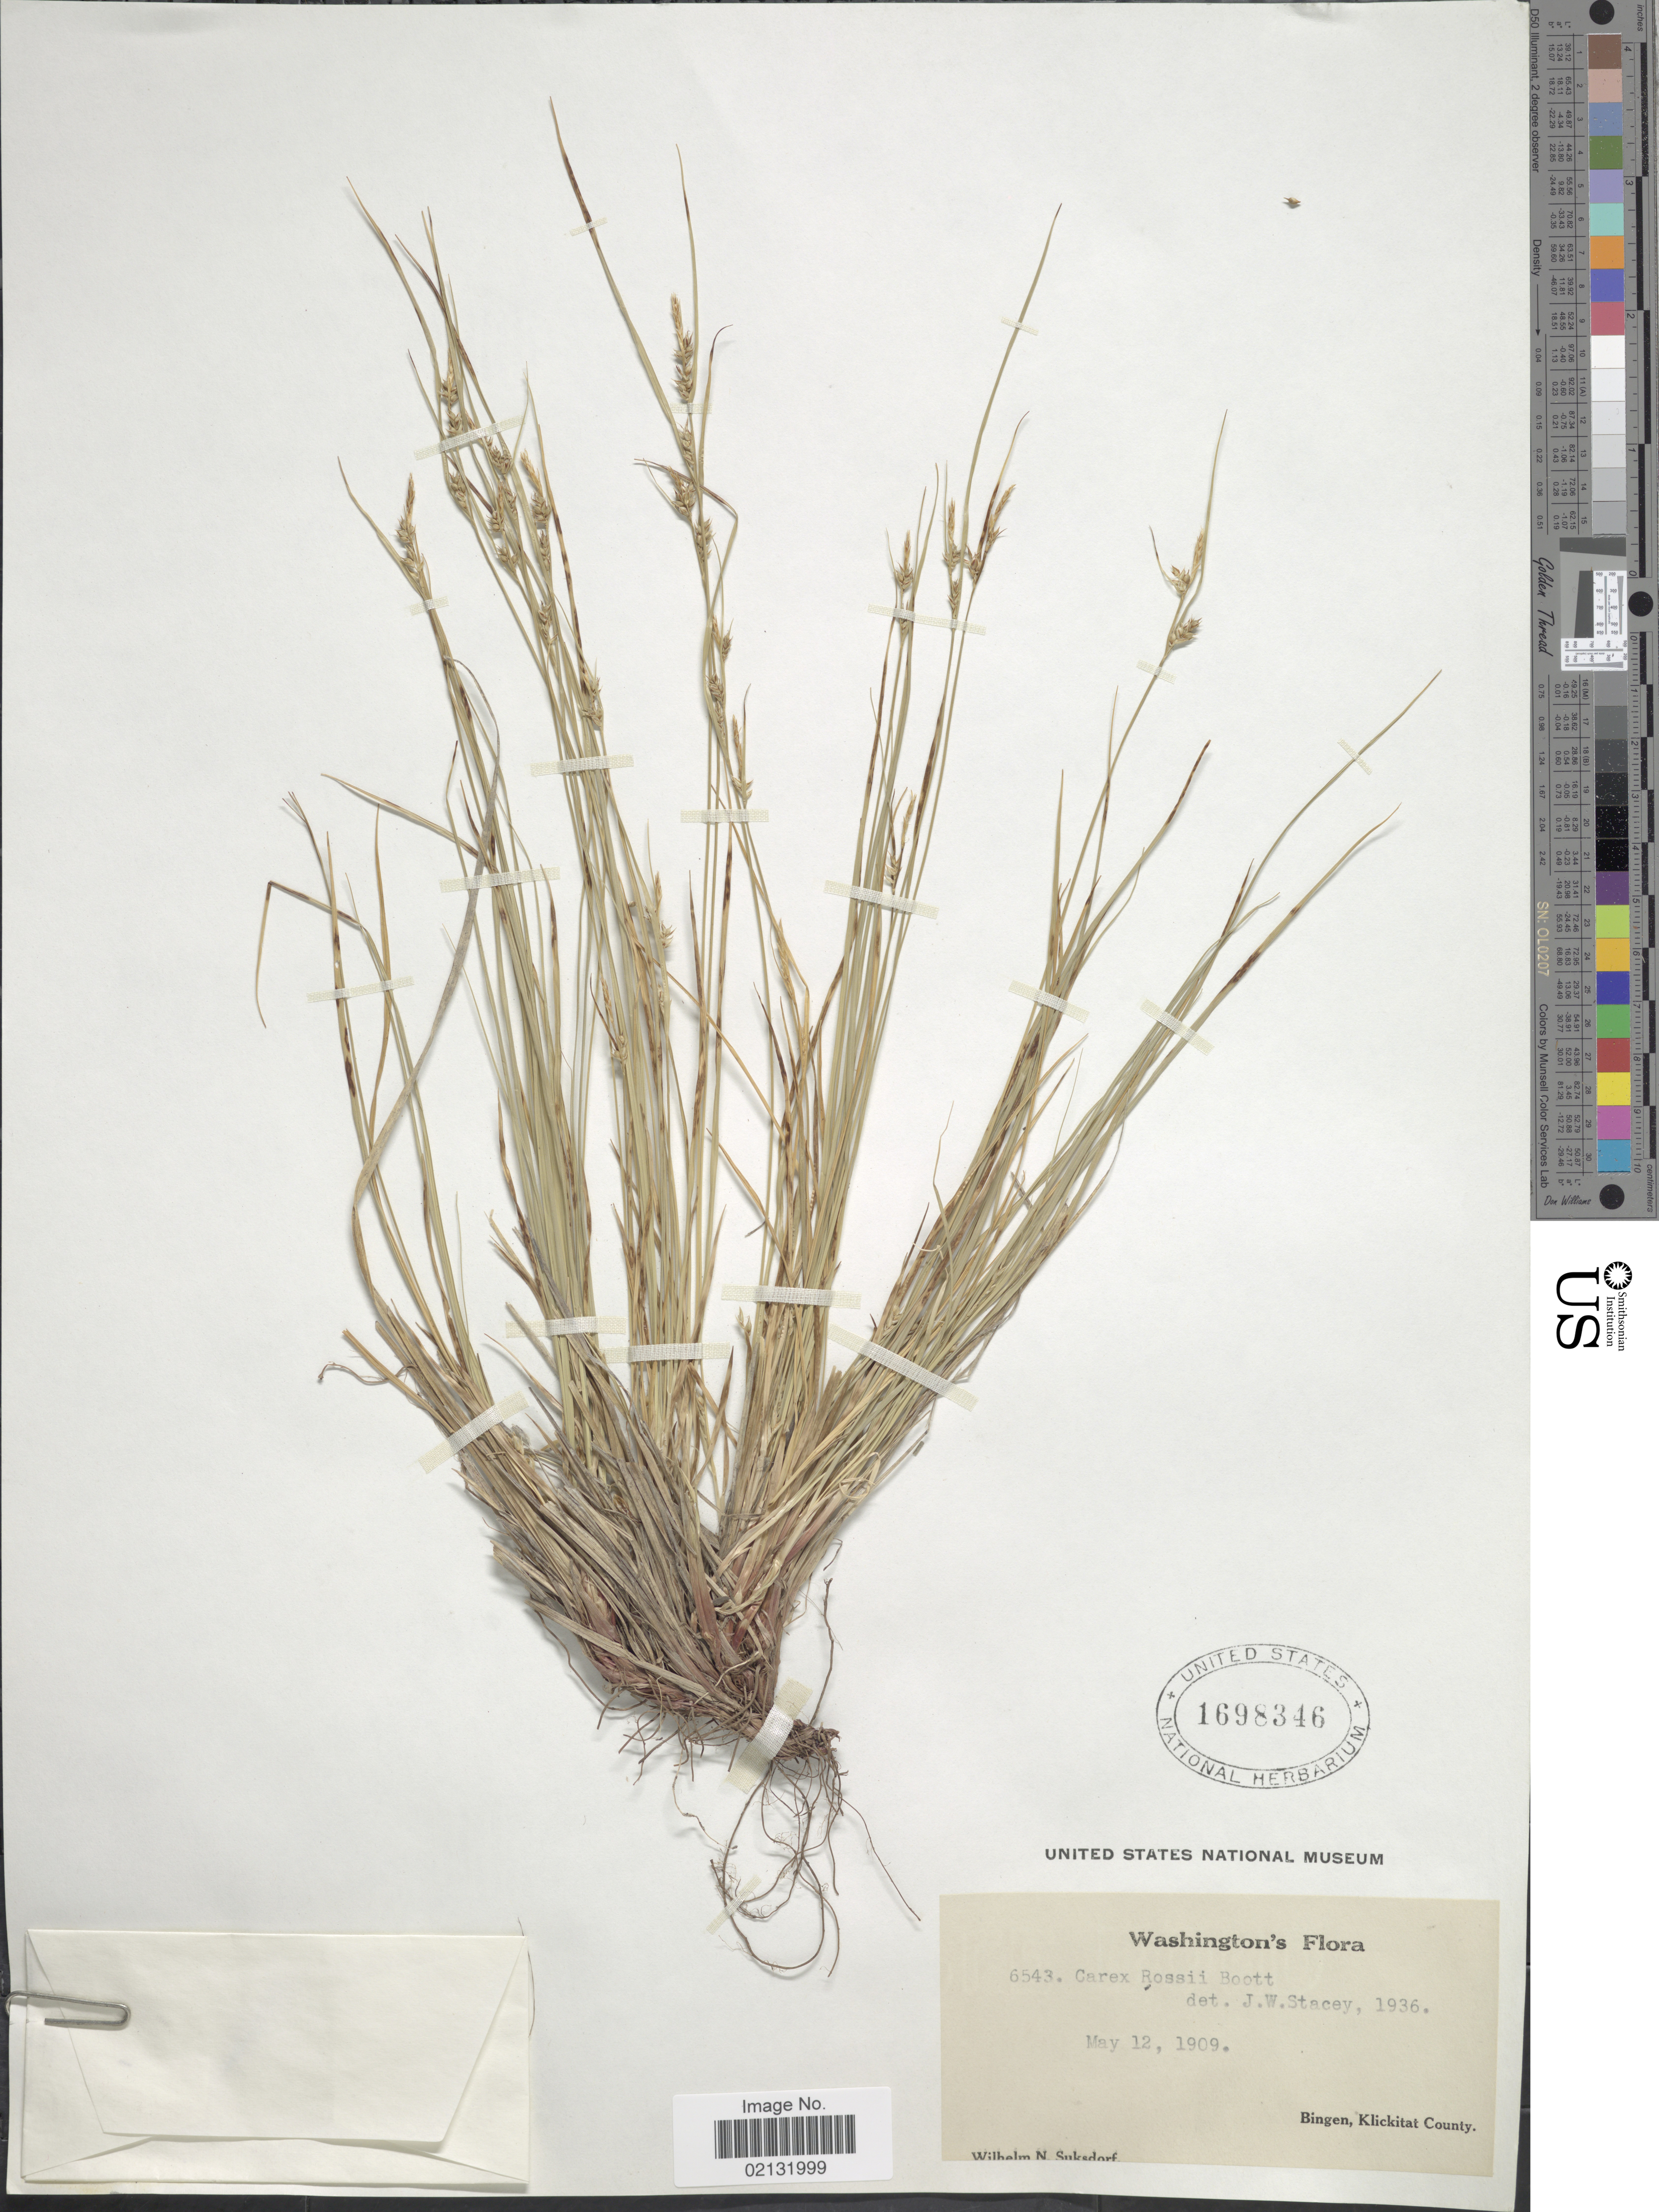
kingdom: Plantae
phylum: Tracheophyta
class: Liliopsida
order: Poales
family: Cyperaceae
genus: Carex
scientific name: Carex rossii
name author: Boott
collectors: W. N. Suksdorf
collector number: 6543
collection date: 1909-05-12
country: United States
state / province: Washington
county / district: Klickitat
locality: Washington, Bingen, Klickitat County.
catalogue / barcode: US 1698346